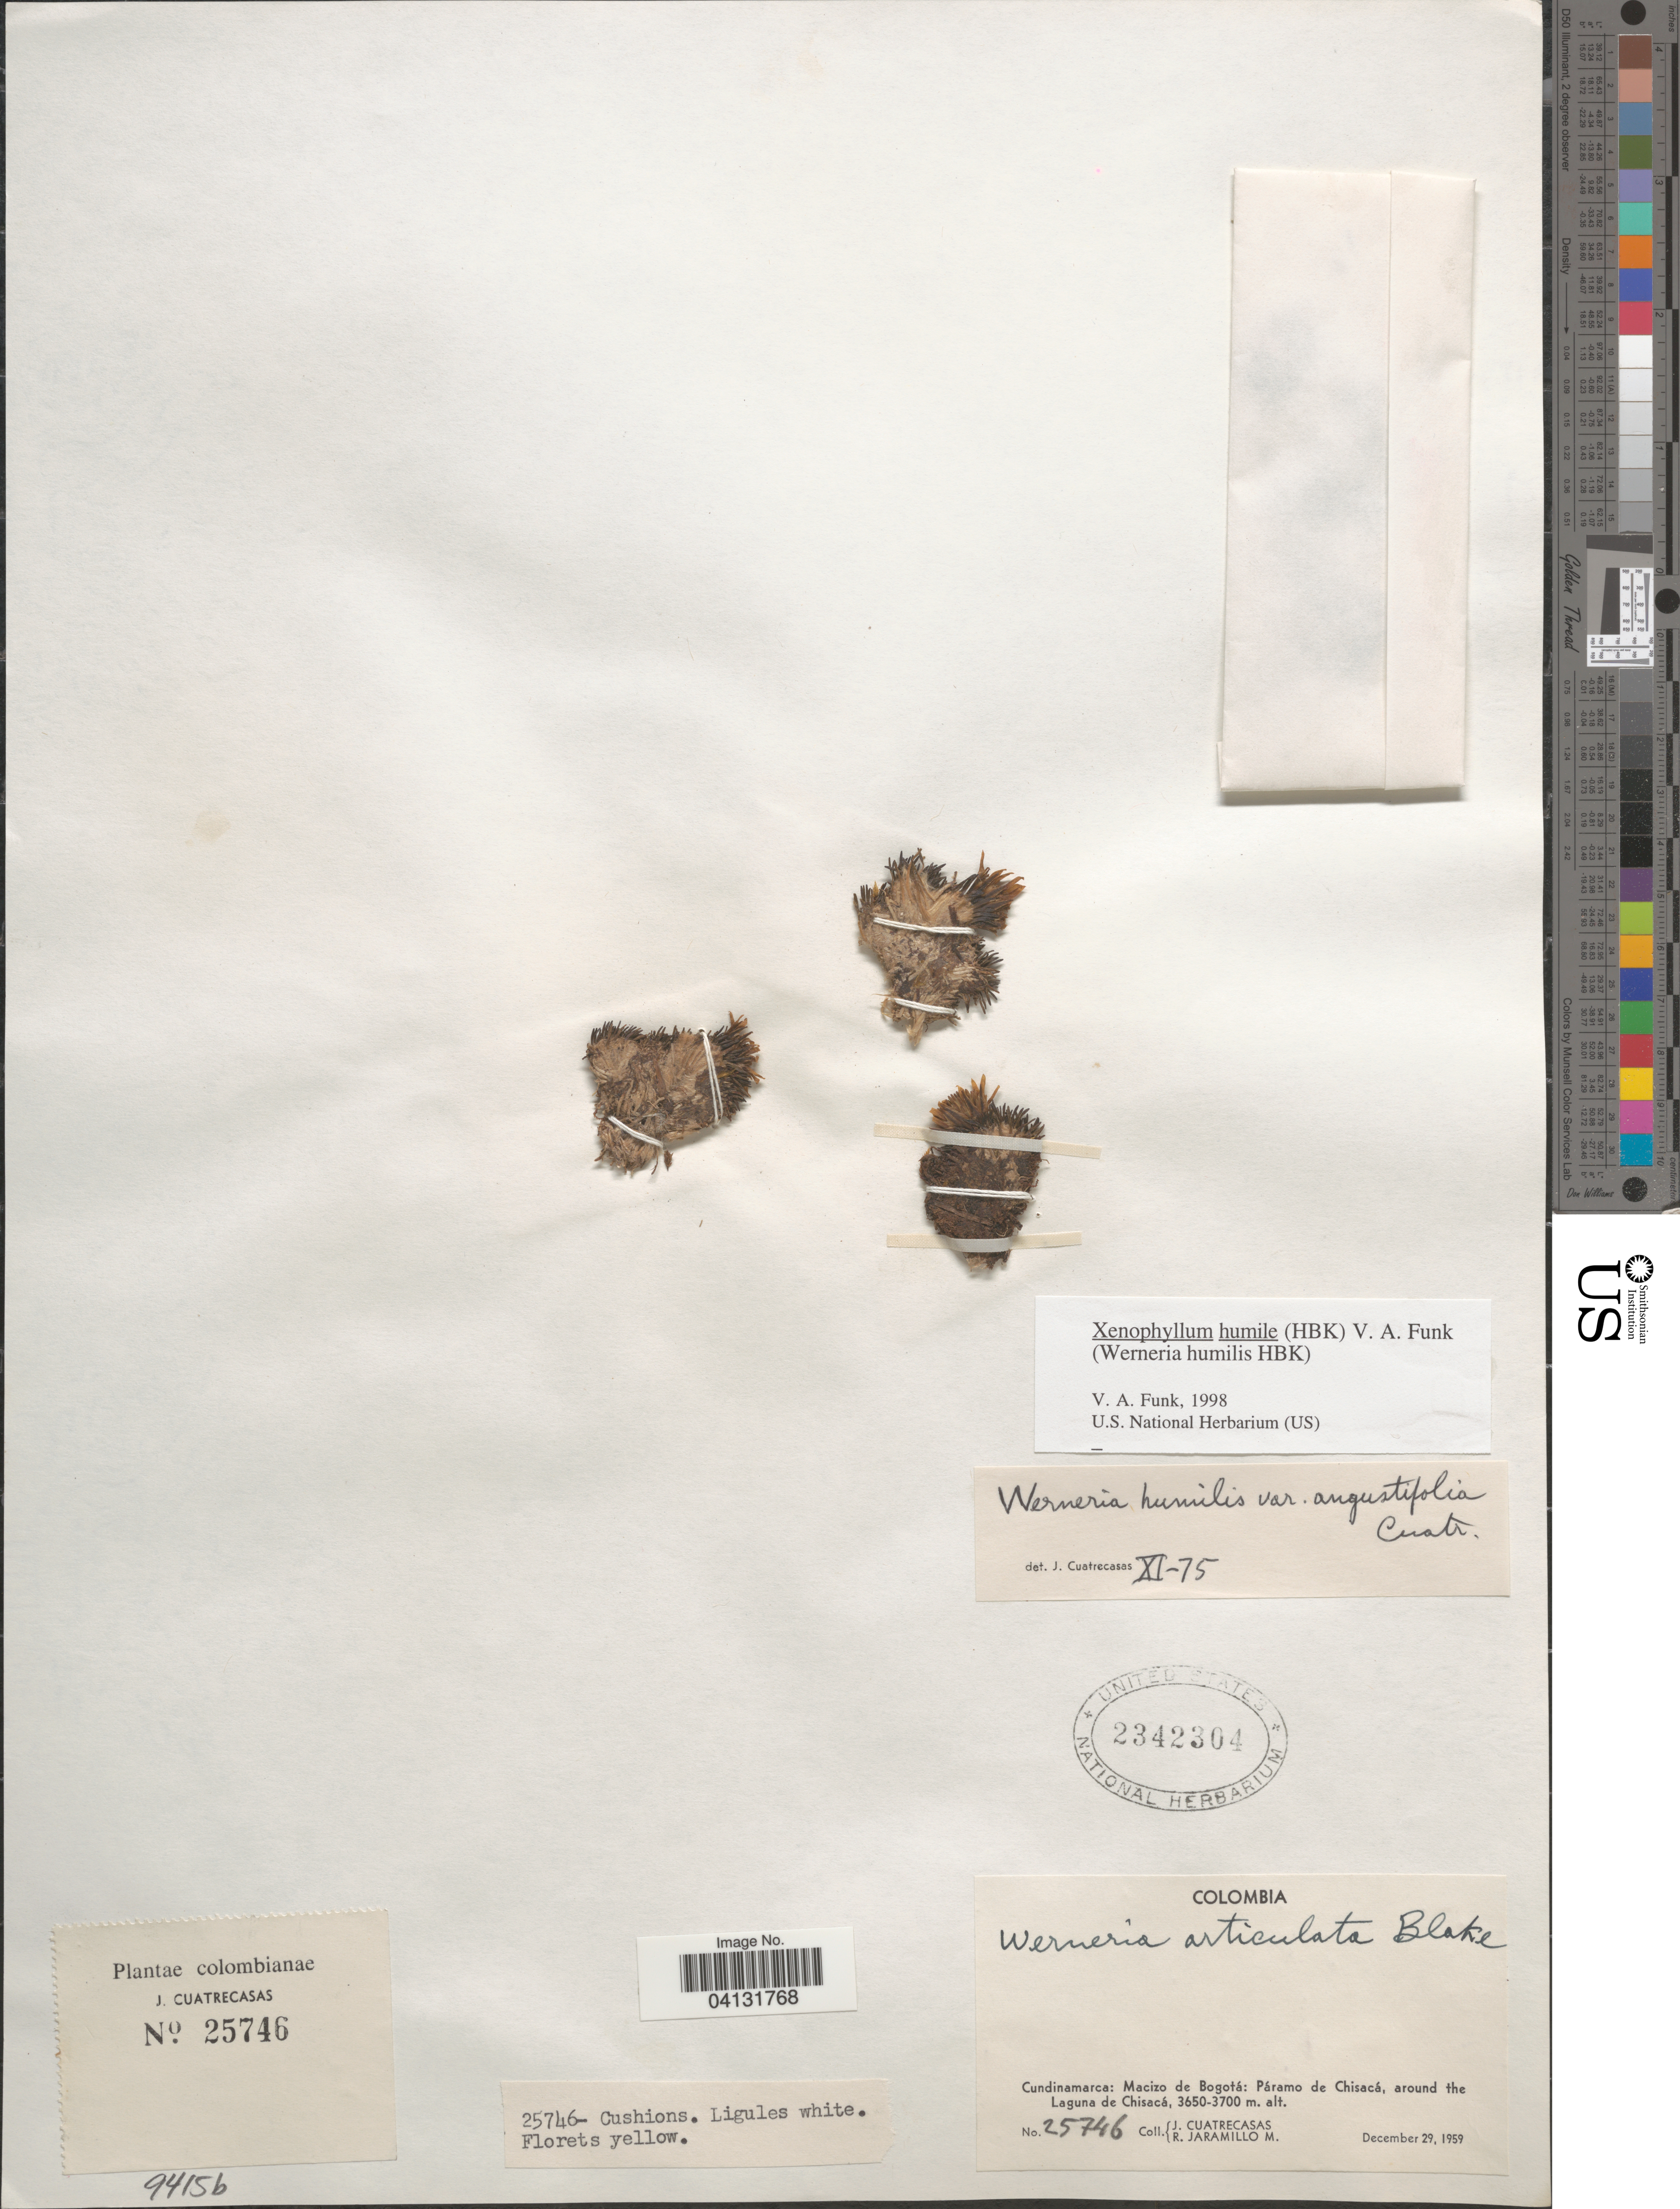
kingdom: Plantae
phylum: Tracheophyta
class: Magnoliopsida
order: Asterales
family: Asteraceae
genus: Xenophyllum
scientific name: Xenophyllum humile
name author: (Kunth) V.A. Funk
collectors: J. Cuatrecasas & R. Jaramillo M.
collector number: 25746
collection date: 1959-12-29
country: Colombia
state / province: Cundinamarca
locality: Macizo de Bogotá: Páramo de Chisacá, around the Laguna de Chisacá.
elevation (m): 3650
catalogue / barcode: US 2342304